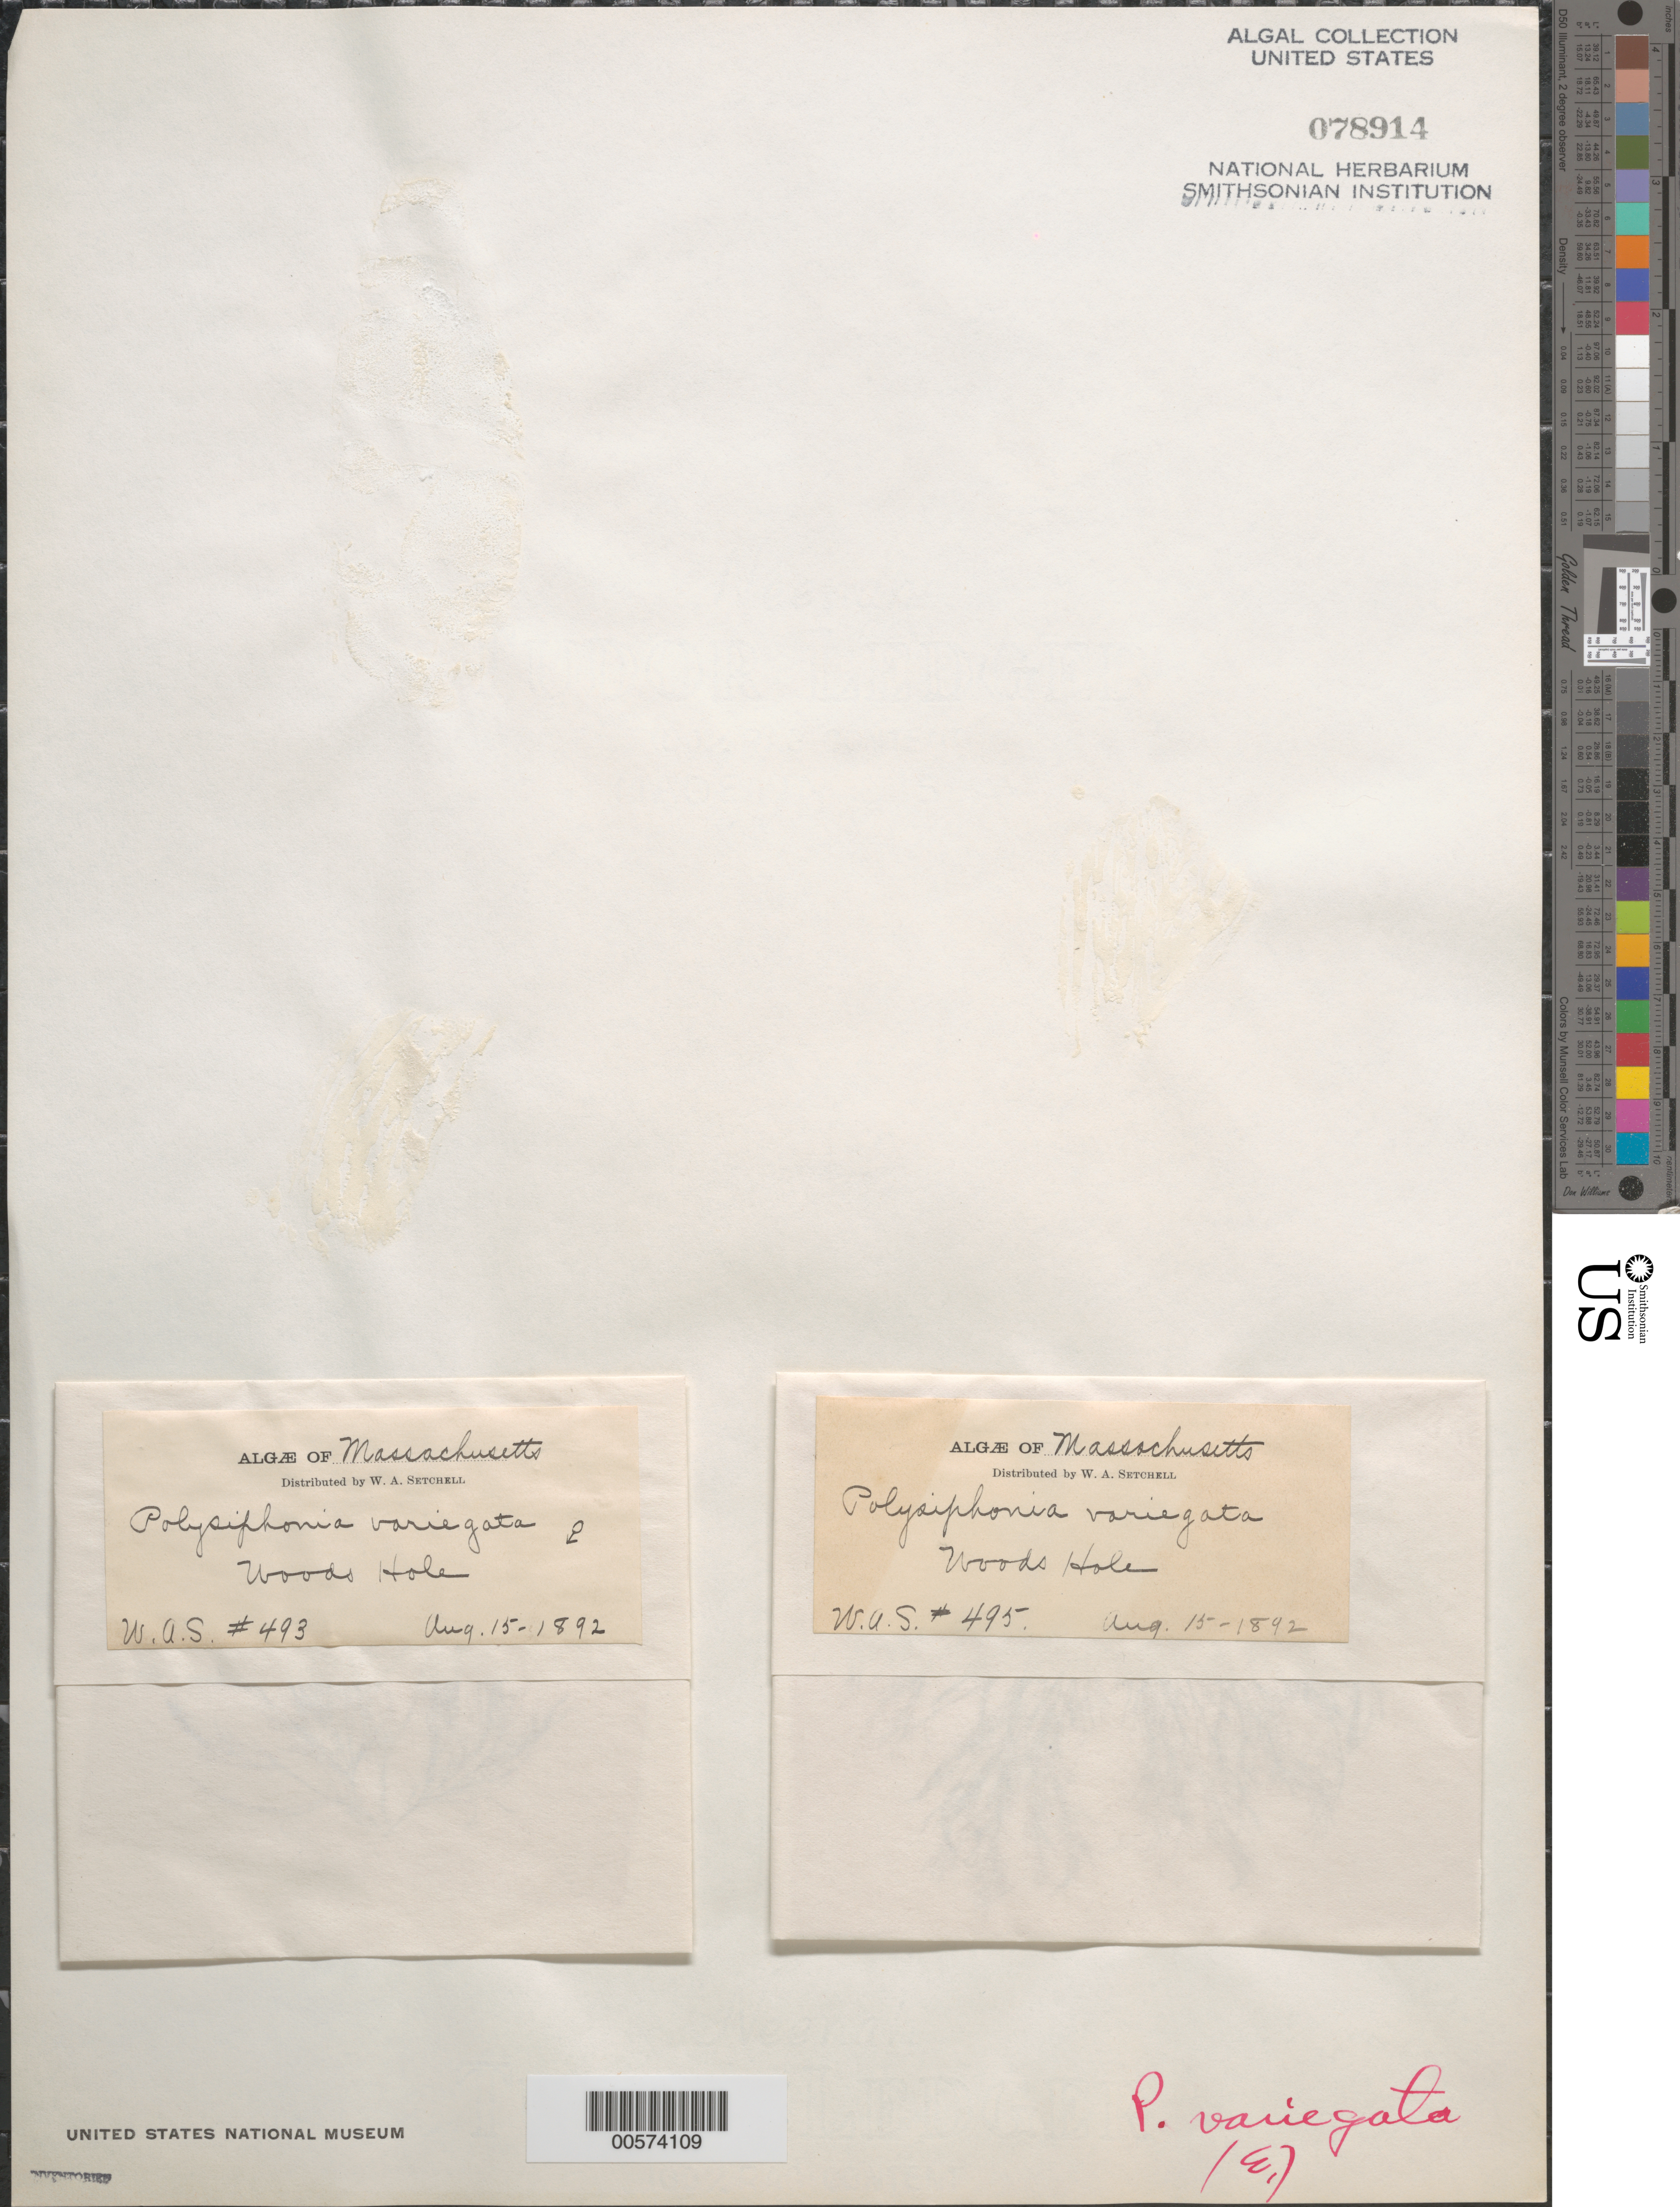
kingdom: Plantae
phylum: Rhodophyta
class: Florideophyceae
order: Ceramiales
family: Rhodomelaceae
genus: Carradoriella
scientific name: Carradoriella denudata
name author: (Dillwyn) Savoie & G.W. Saunders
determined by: Algae name updating Project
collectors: W. Setchell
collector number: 493 & 495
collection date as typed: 15 Aug 1892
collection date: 1892-08-15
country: United States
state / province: Massachusetts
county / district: Barnstable County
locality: Woods Hole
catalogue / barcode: US 78914